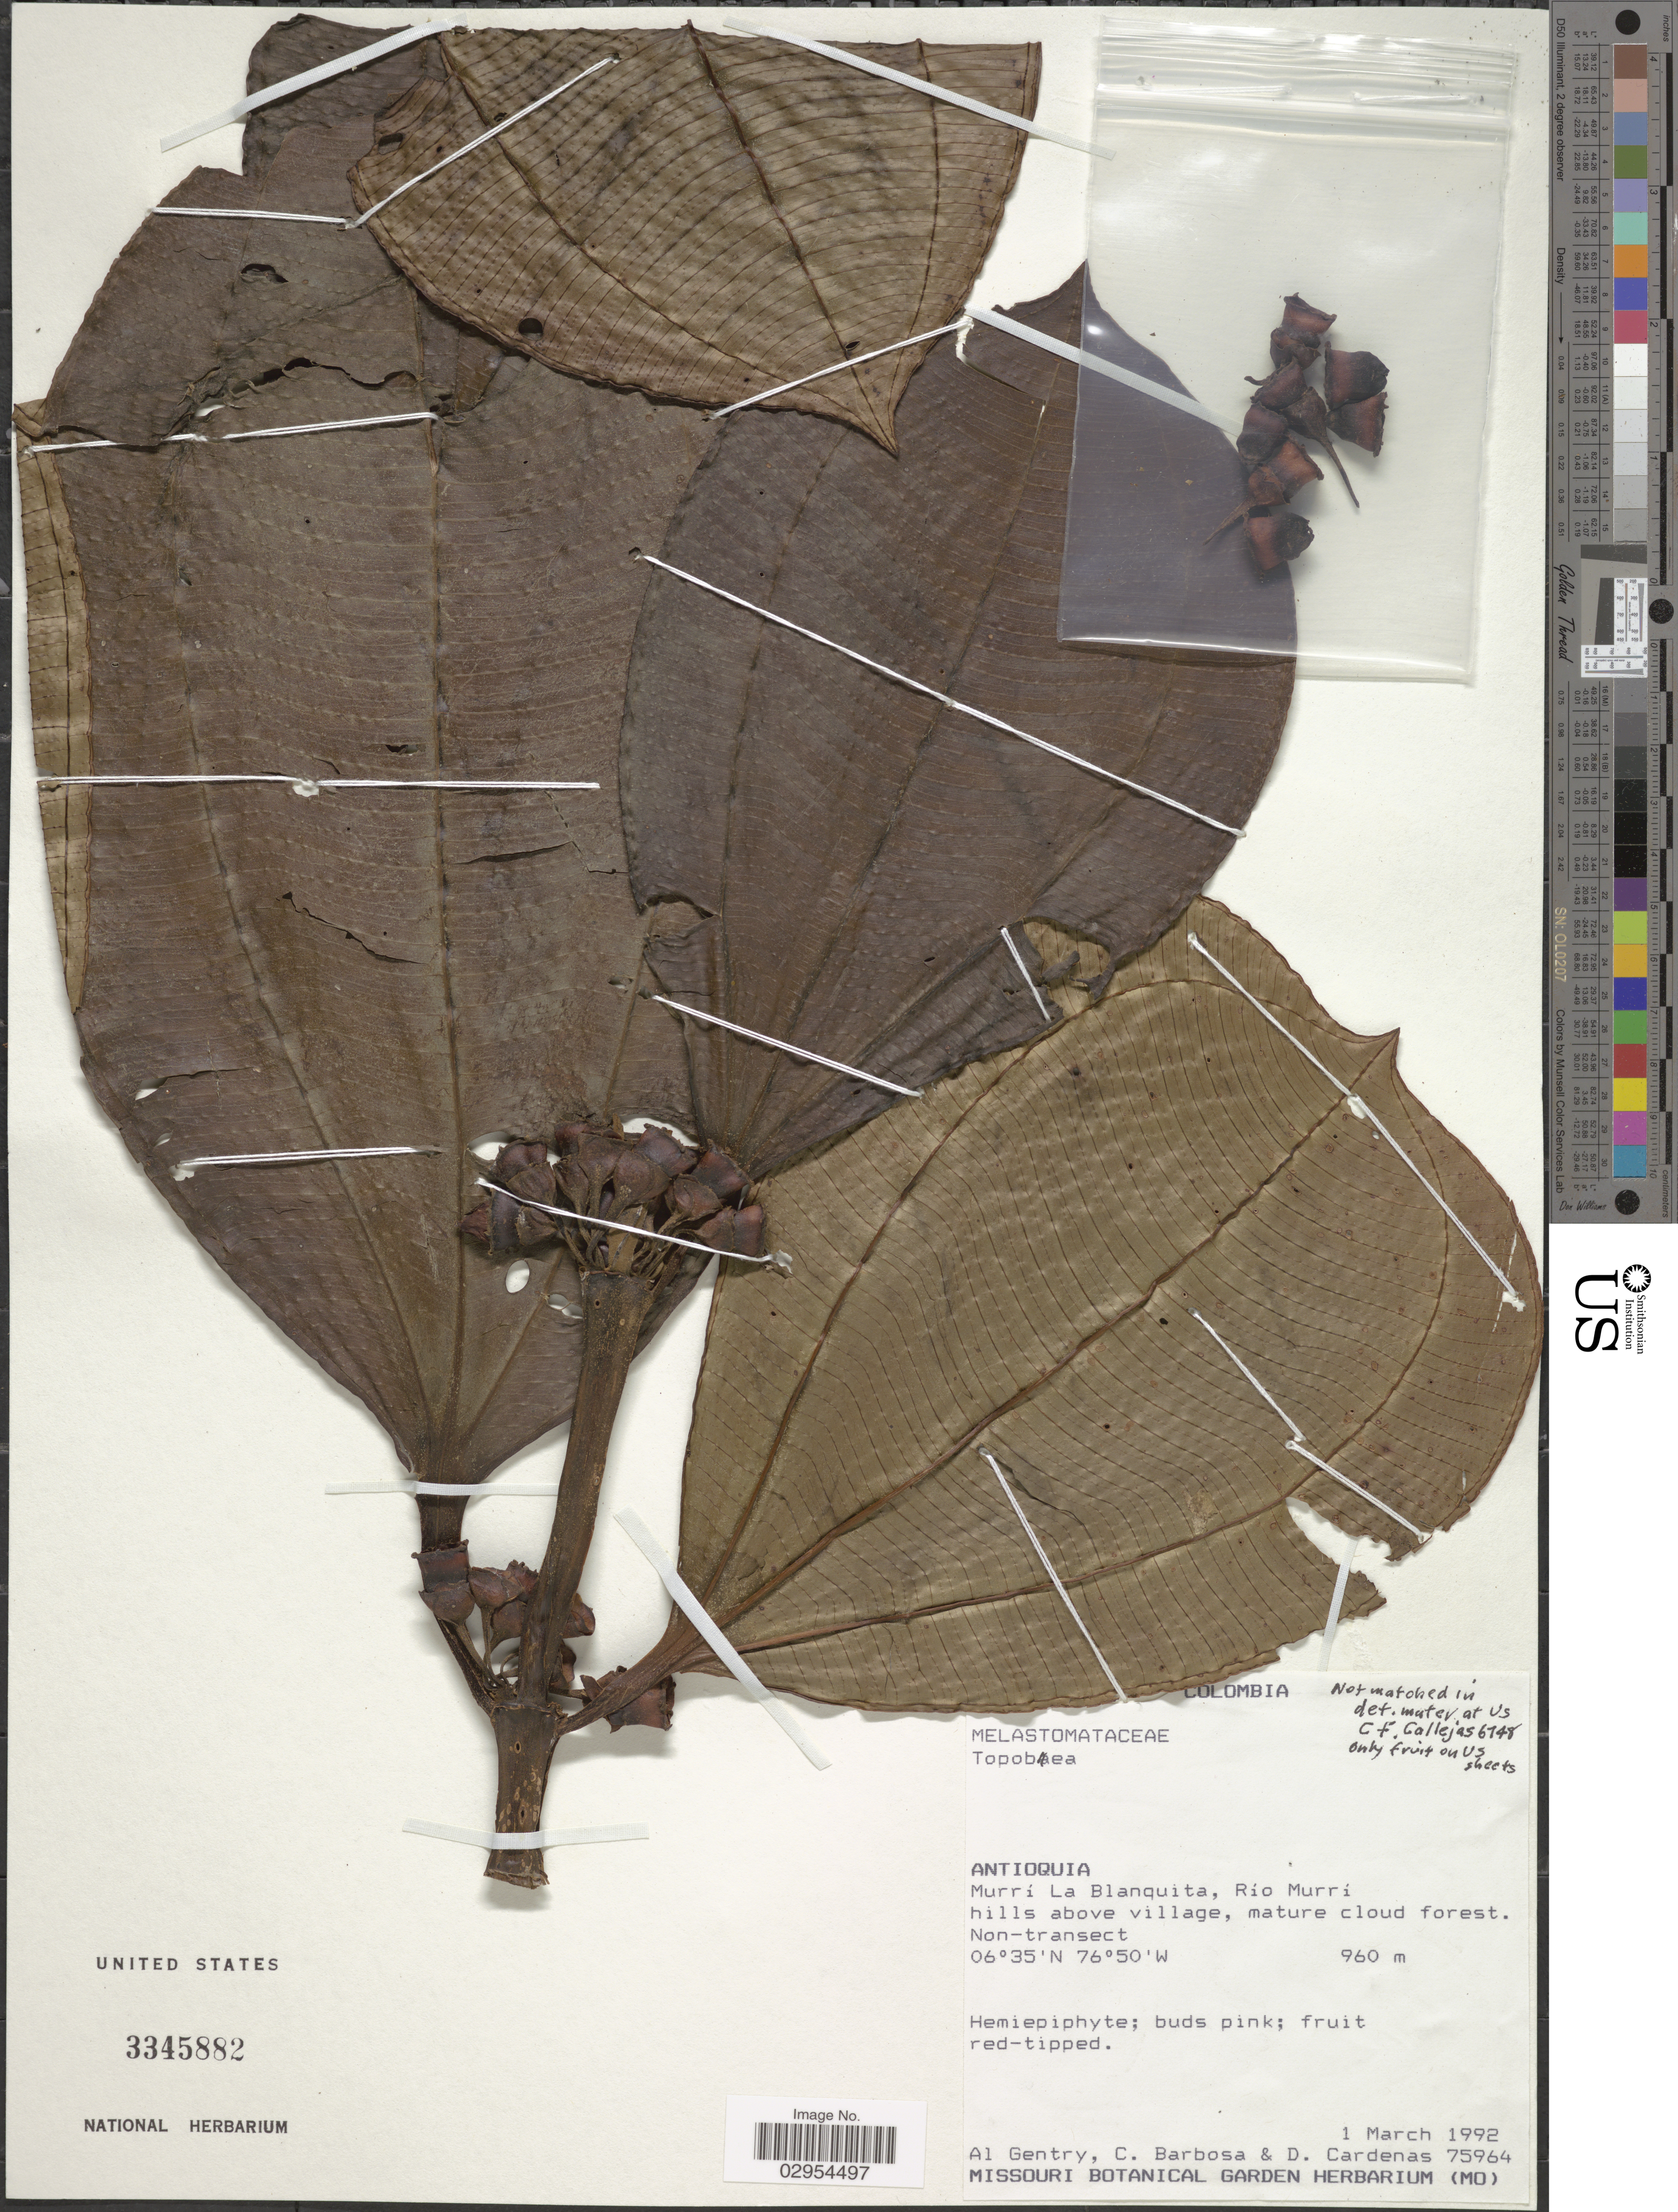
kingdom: Plantae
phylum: Tracheophyta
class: Magnoliopsida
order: Myrtales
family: Melastomataceae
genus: Topobea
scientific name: Topobea sp.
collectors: A. H. Gentry, C. E. Barbosa & D. Cardenas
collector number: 75964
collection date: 1992-03-01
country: Colombia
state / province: Antioquia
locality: Murrí La Blanquita, Río Murrí hills above village.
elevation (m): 960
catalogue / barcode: US 3345882